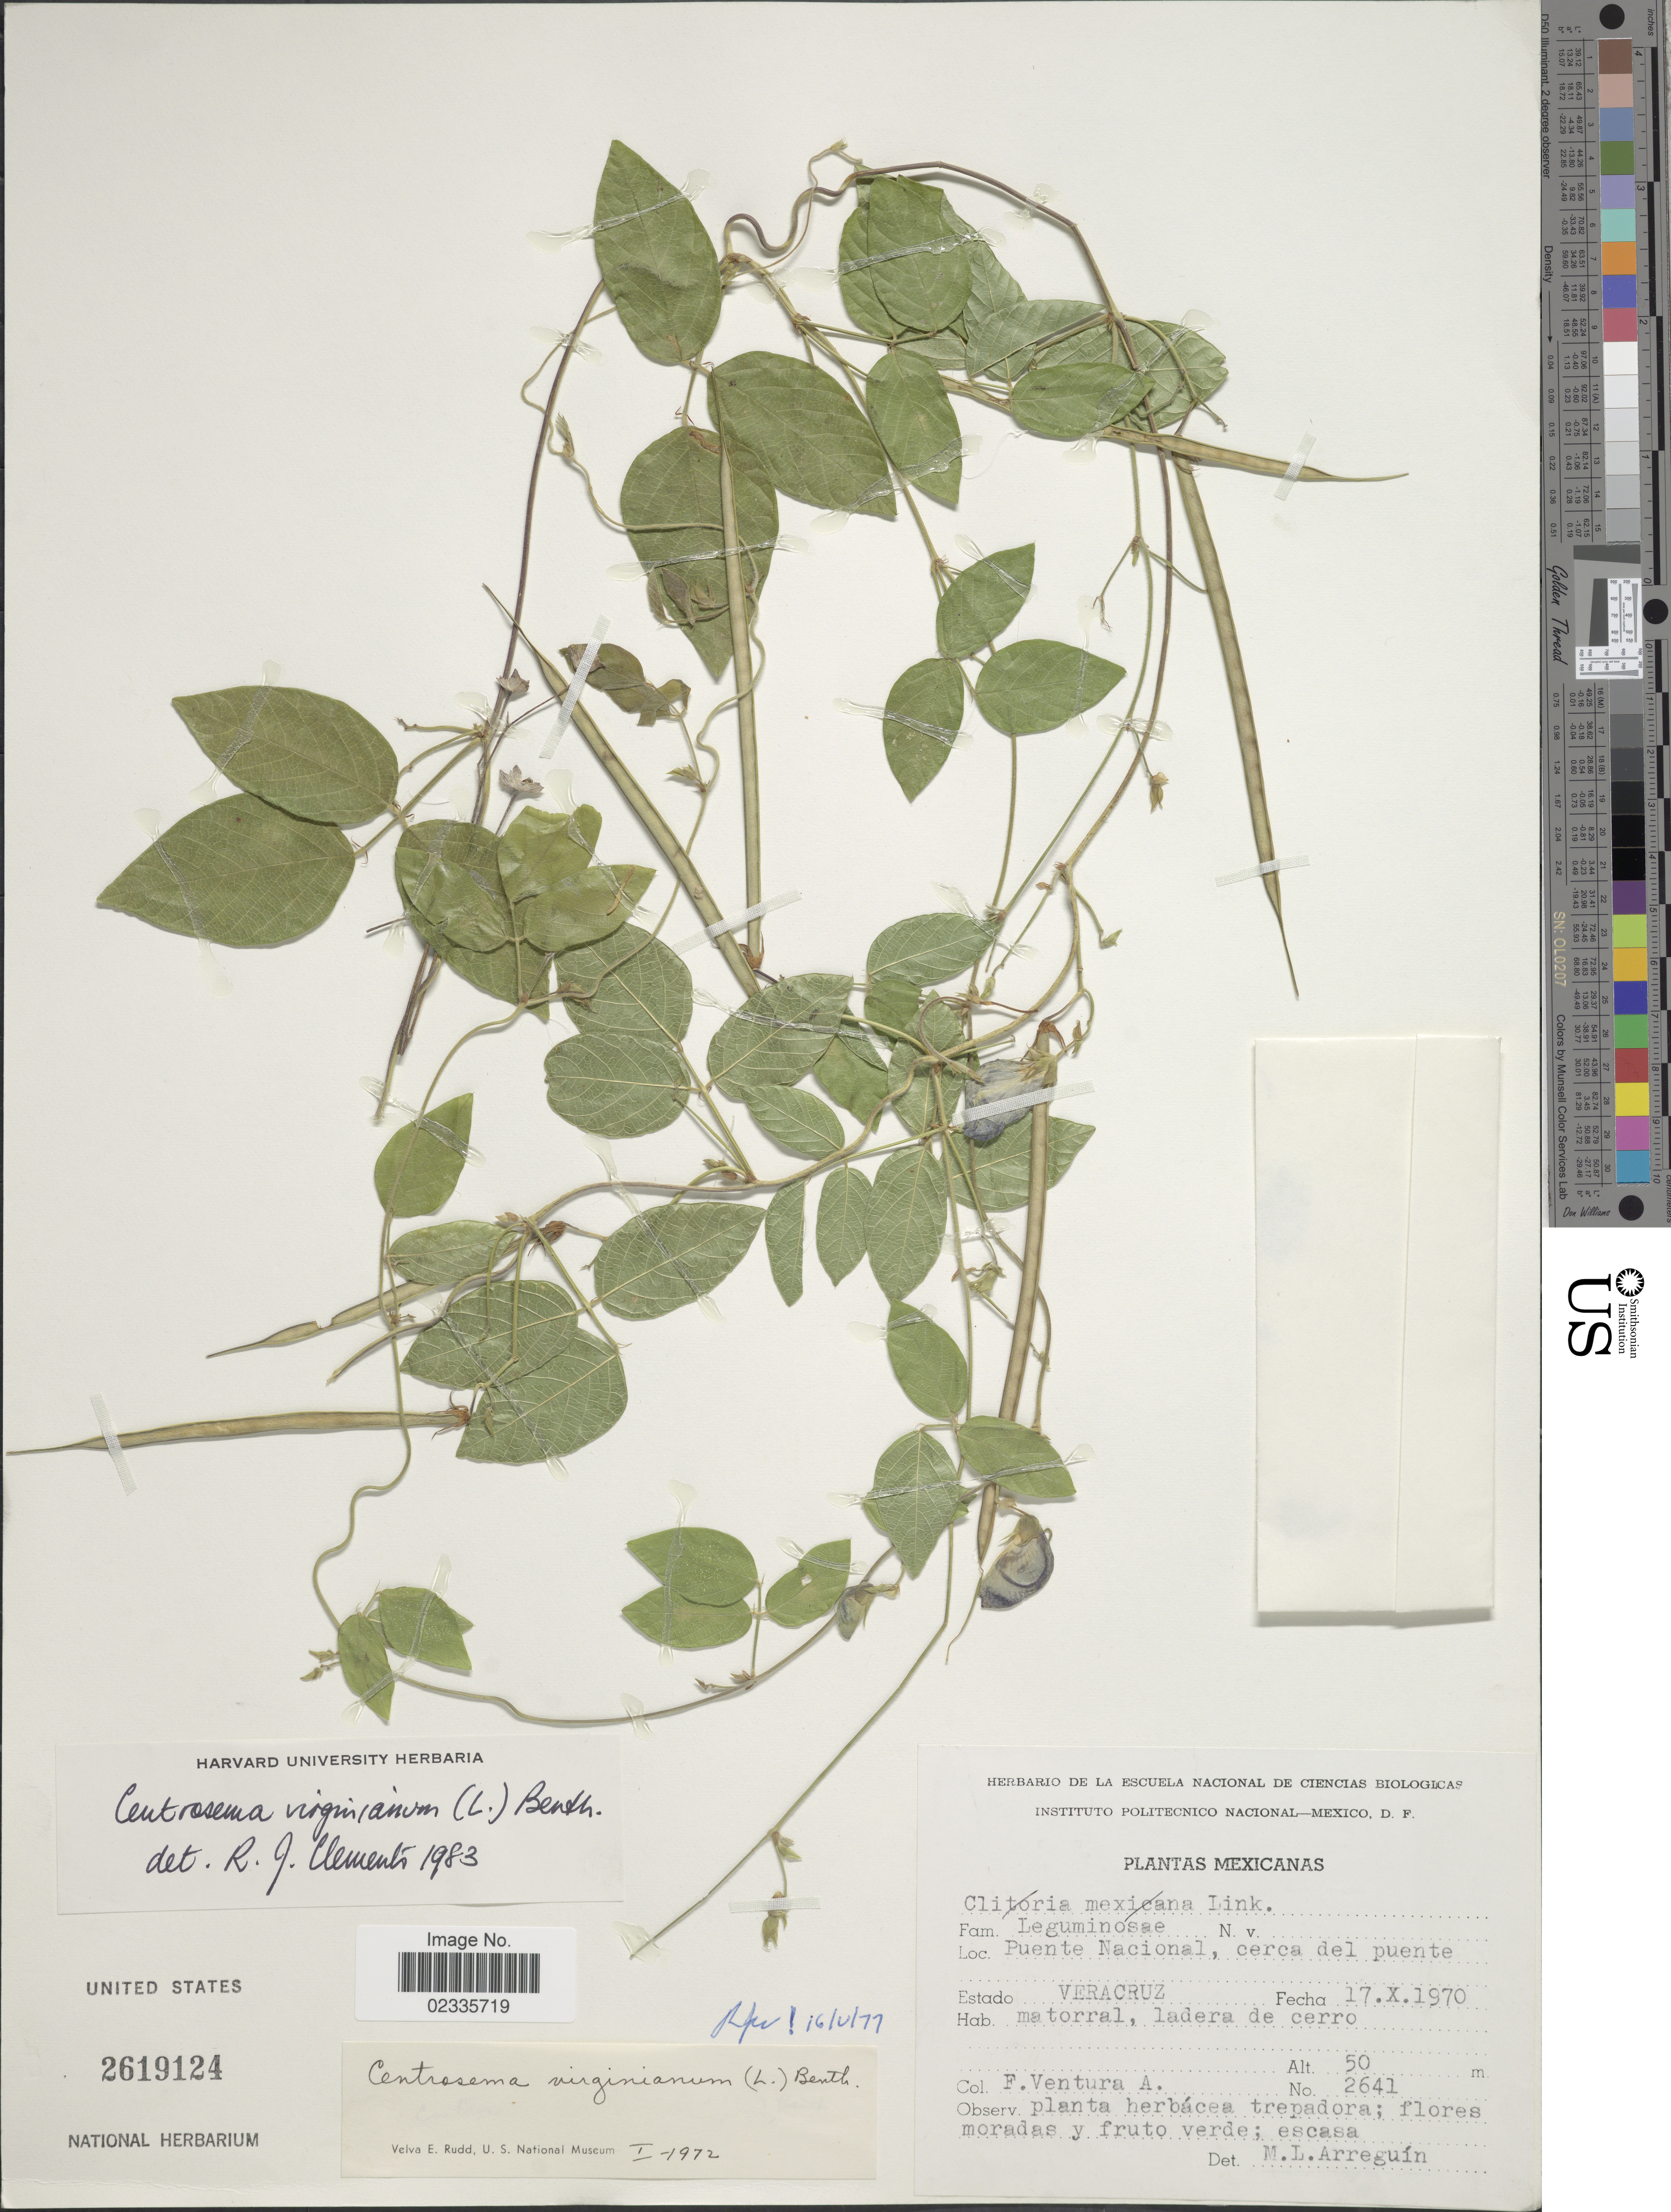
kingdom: Plantae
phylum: Tracheophyta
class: Magnoliopsida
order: Fabales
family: Fabaceae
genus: Centrosema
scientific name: Centrosema virginianum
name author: (L.) Benth.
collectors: F. Ventura A.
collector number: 2641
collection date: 1970-10-17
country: Mexico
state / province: Veracruz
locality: Puente Nacional, cerca del puente. Estado Veracruz.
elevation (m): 50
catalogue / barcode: US 2619124